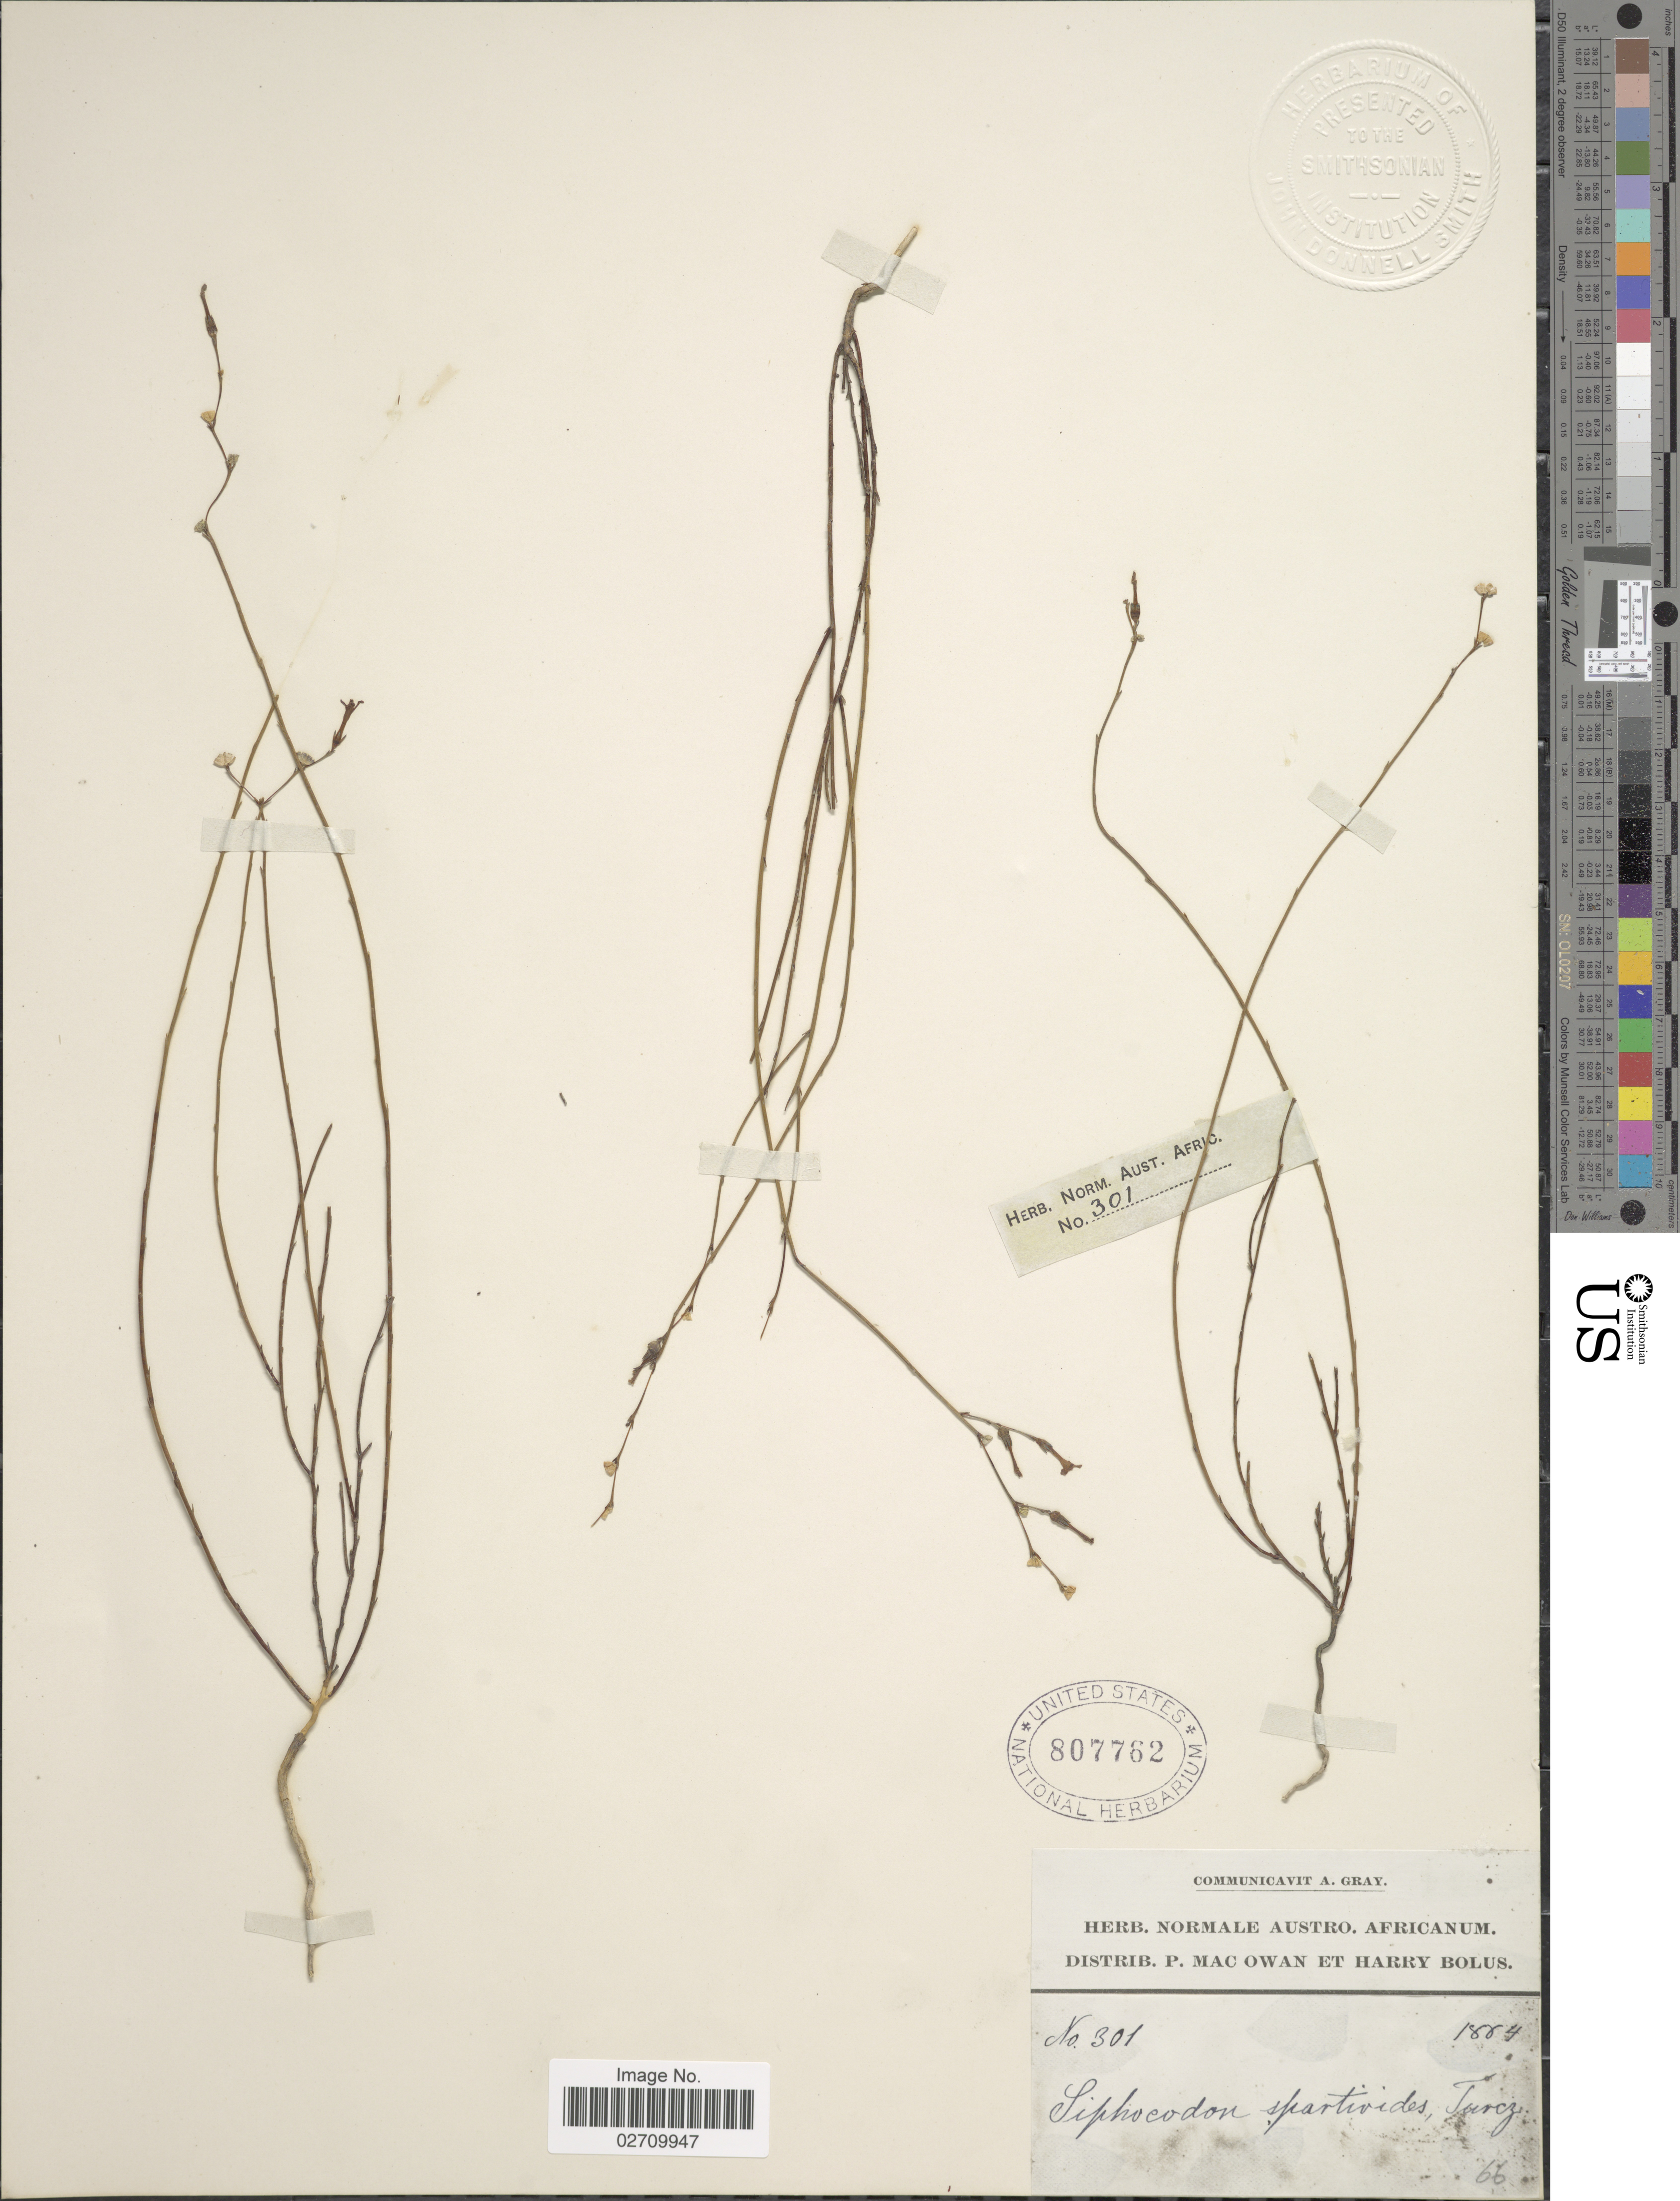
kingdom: Plantae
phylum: Tracheophyta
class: Magnoliopsida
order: Asterales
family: Campanulaceae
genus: Siphocodon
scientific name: Siphocodon spartioides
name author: Turcz.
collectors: P. MacOwan & H. Bolus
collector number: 301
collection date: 1884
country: South Africa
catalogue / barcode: US 807762